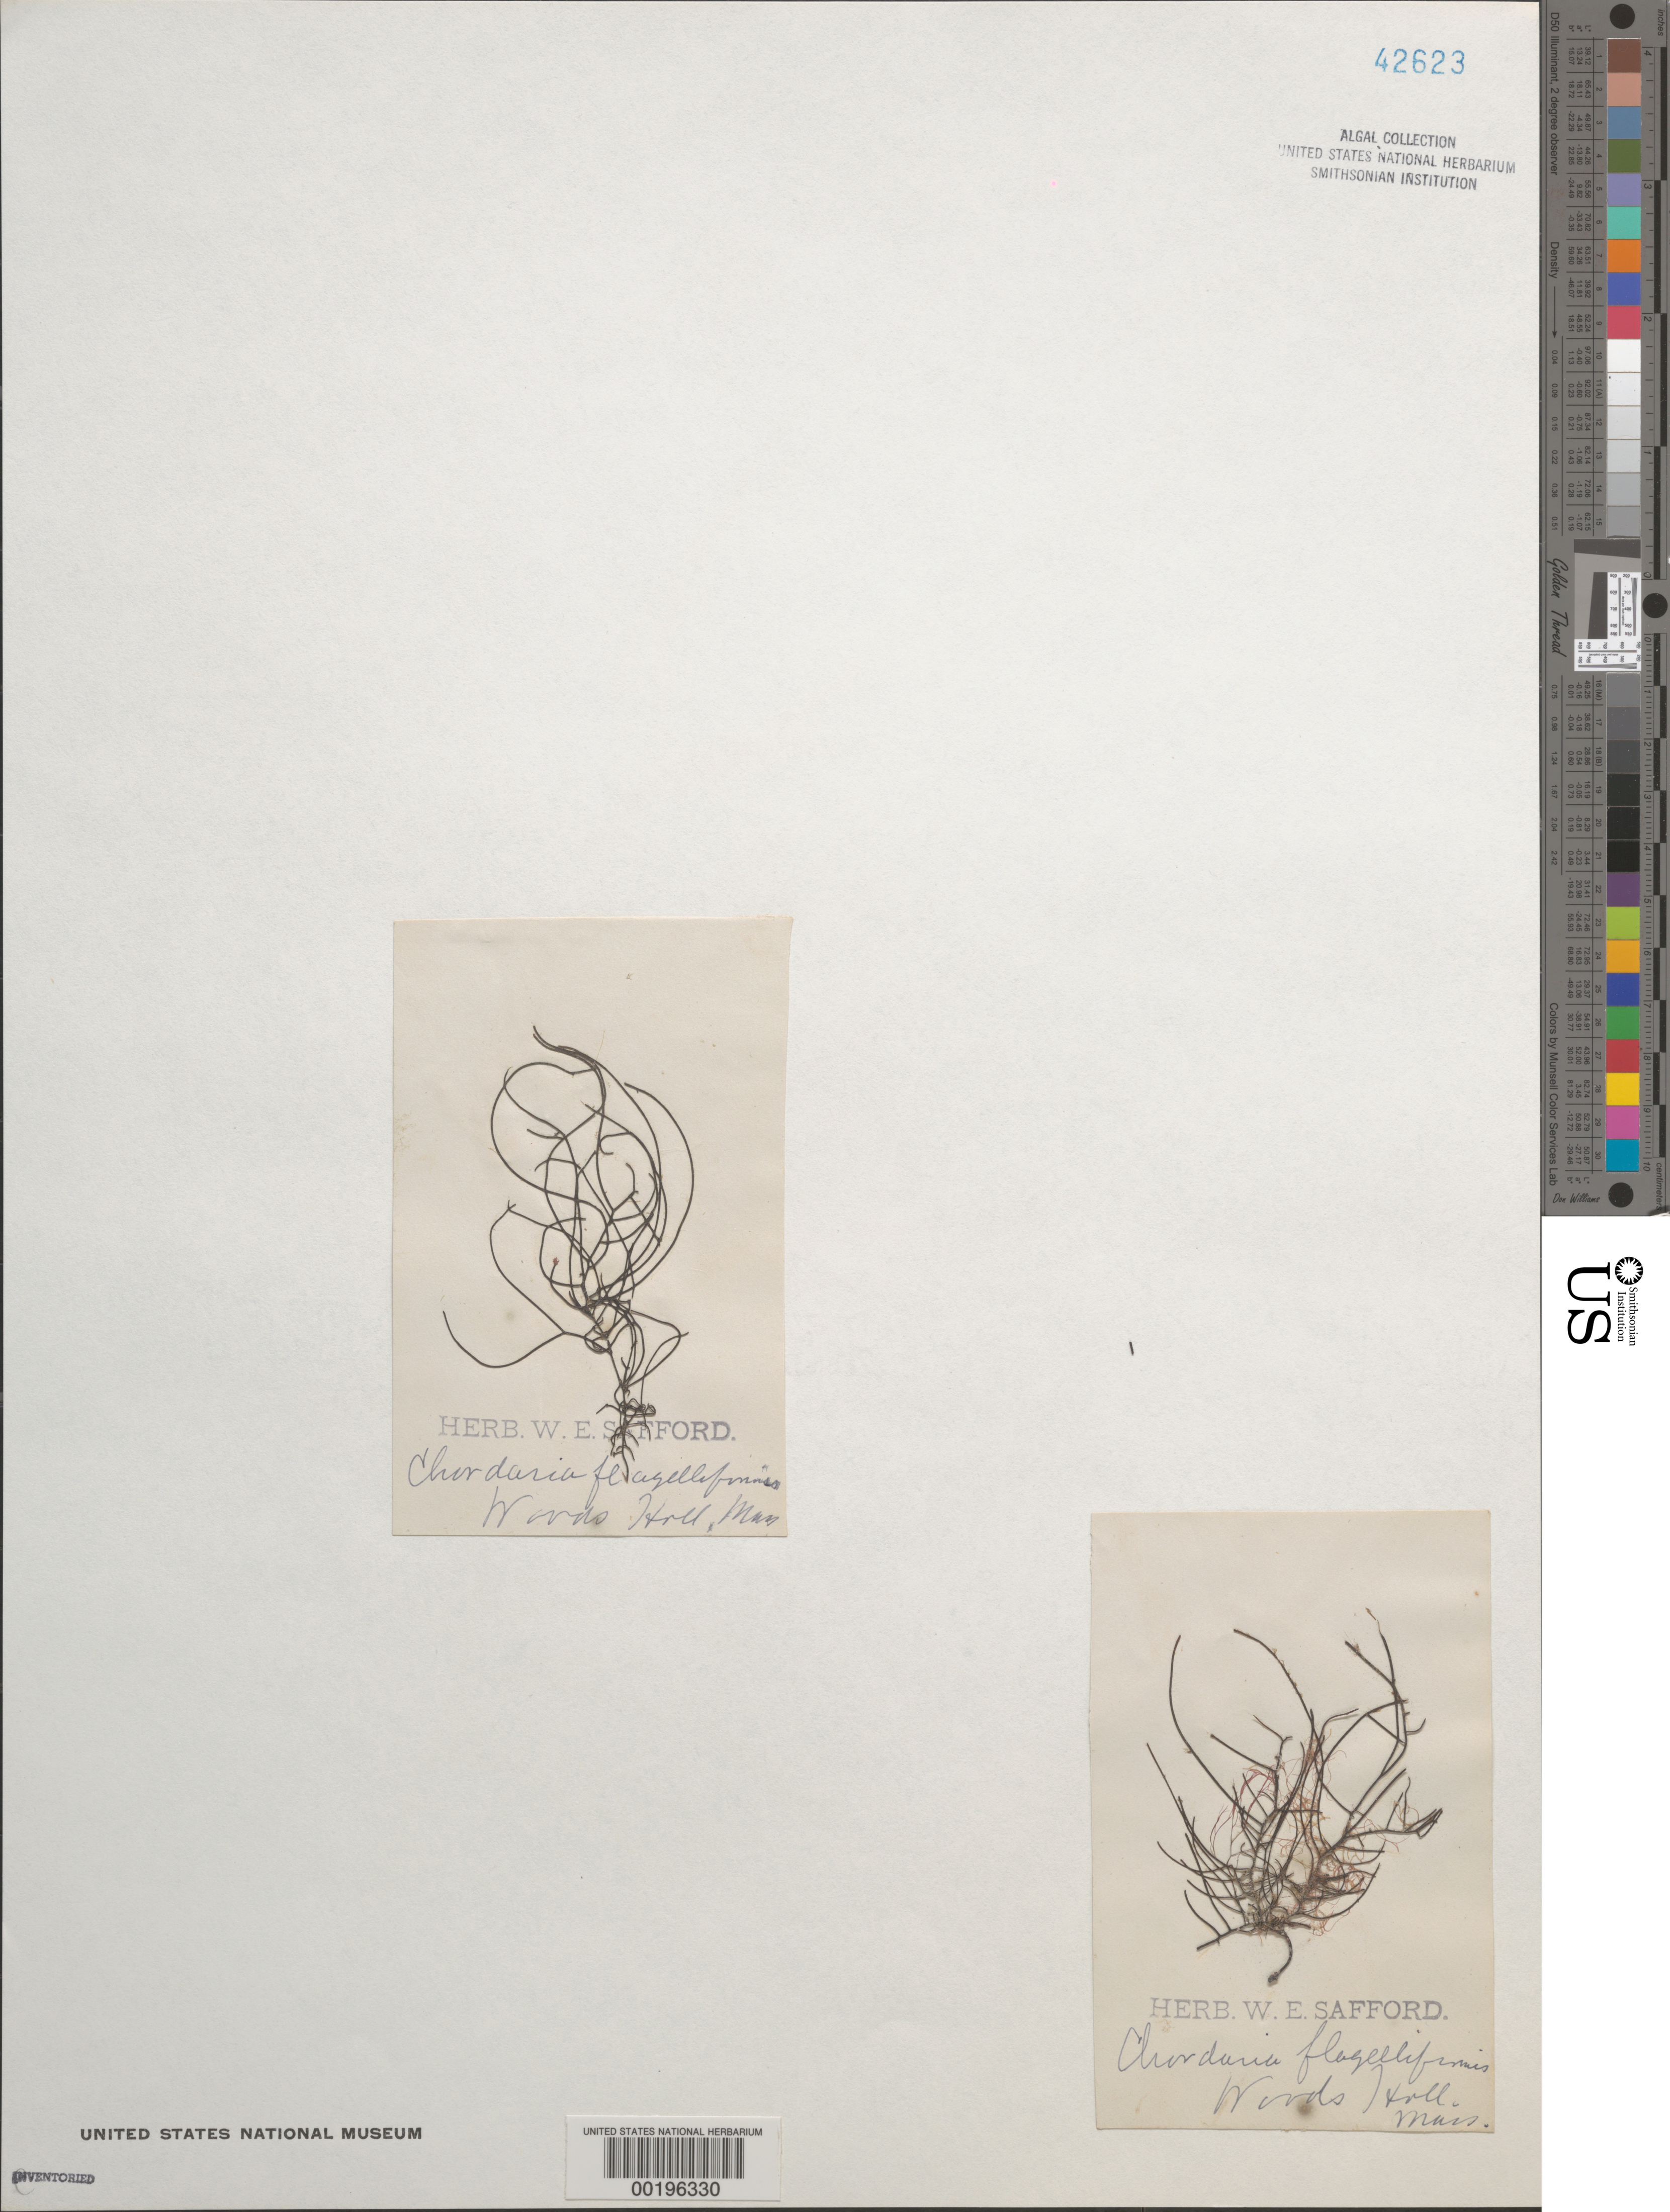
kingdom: Chromista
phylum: Ochrophyta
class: Phaeophyceae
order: Ectocarpales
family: Chordariaceae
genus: Chordaria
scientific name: Chordaria flagelliformis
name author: (Hudson) Grev.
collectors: W. E. Safford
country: United States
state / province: Massachusetts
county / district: Barnstable County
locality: Woods Hole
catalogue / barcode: US 42623